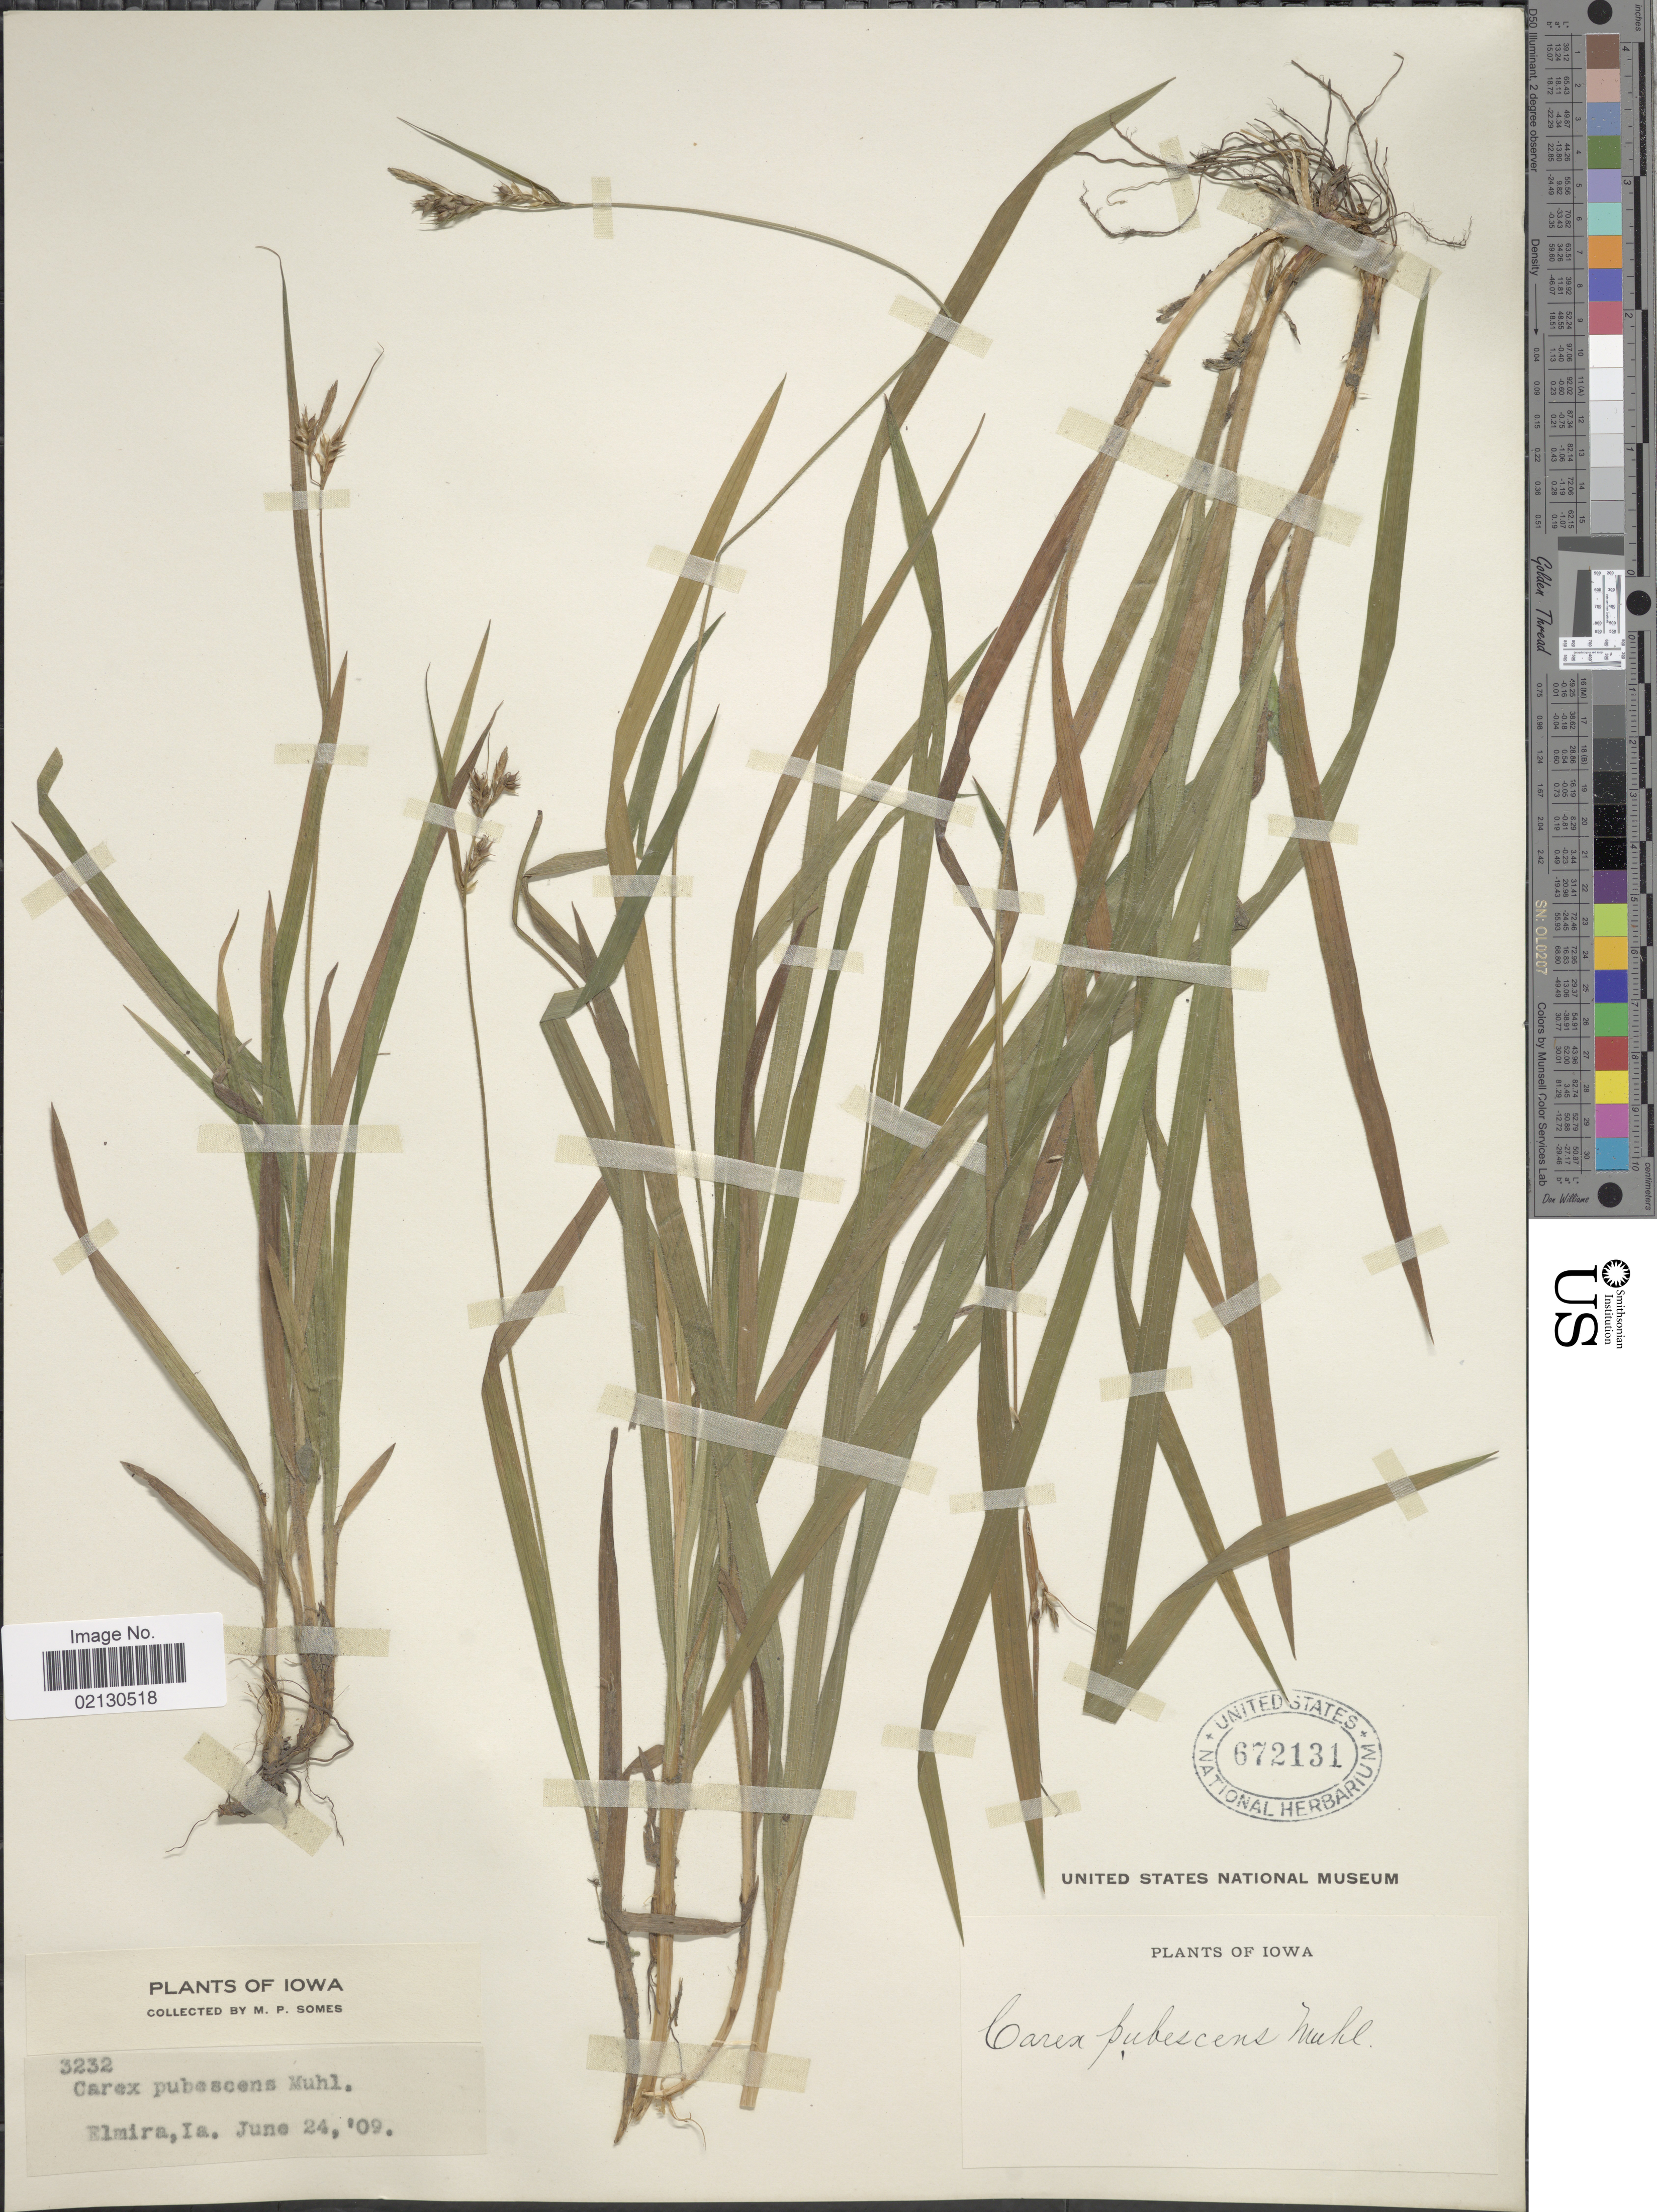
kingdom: Plantae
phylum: Tracheophyta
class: Liliopsida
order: Poales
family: Cyperaceae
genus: Carex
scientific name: Carex hirtifolia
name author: Mack.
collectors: M. Somes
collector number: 3232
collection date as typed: Transcribed d/m/y: 24/6/9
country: United States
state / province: Iowa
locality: Elmira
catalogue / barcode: US 672131